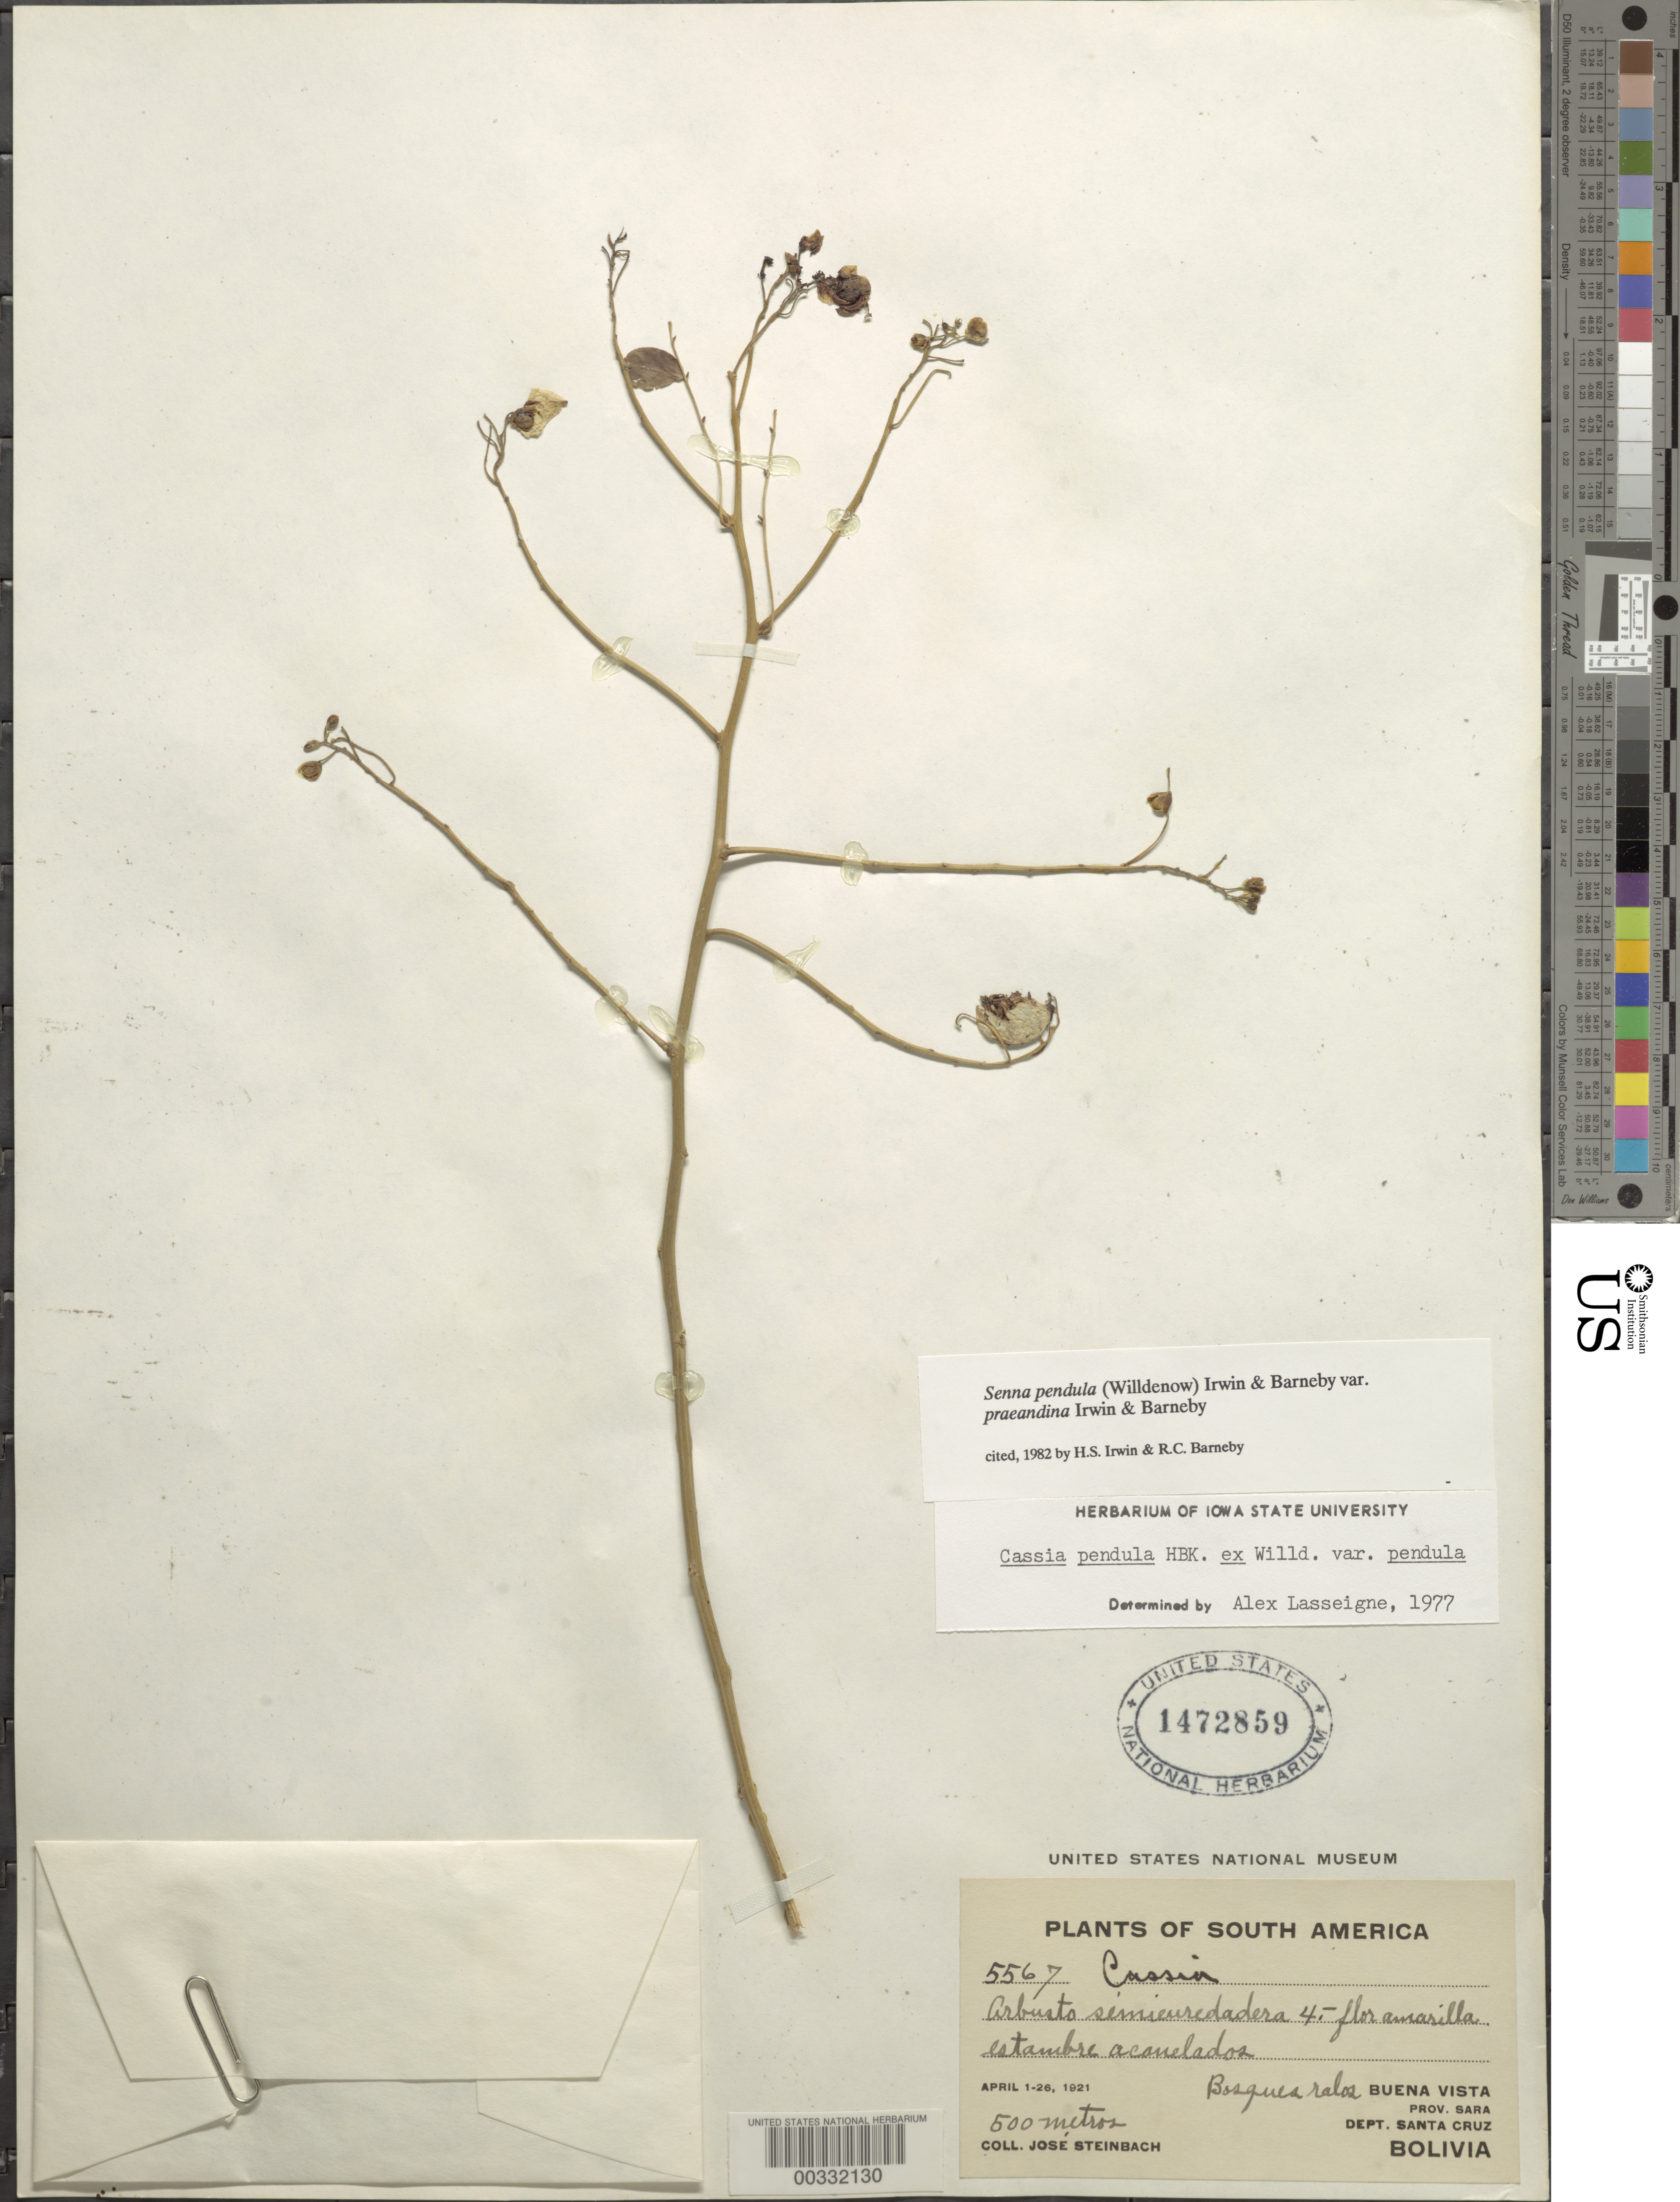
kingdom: Plantae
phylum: Tracheophyta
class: Magnoliopsida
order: Fabales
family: Fabaceae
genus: Senna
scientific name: Senna pendula var. praeandina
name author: H.S. Irwin & Barneby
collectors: J. Steinbach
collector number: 5567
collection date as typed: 01 Apr 1921 to 26 Apr 1921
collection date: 1921-04-01/1921-04-26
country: Bolivia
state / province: Santa Cruz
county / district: Sara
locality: Buena Vista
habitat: Sparse forest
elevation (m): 500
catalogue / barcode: US 1472859